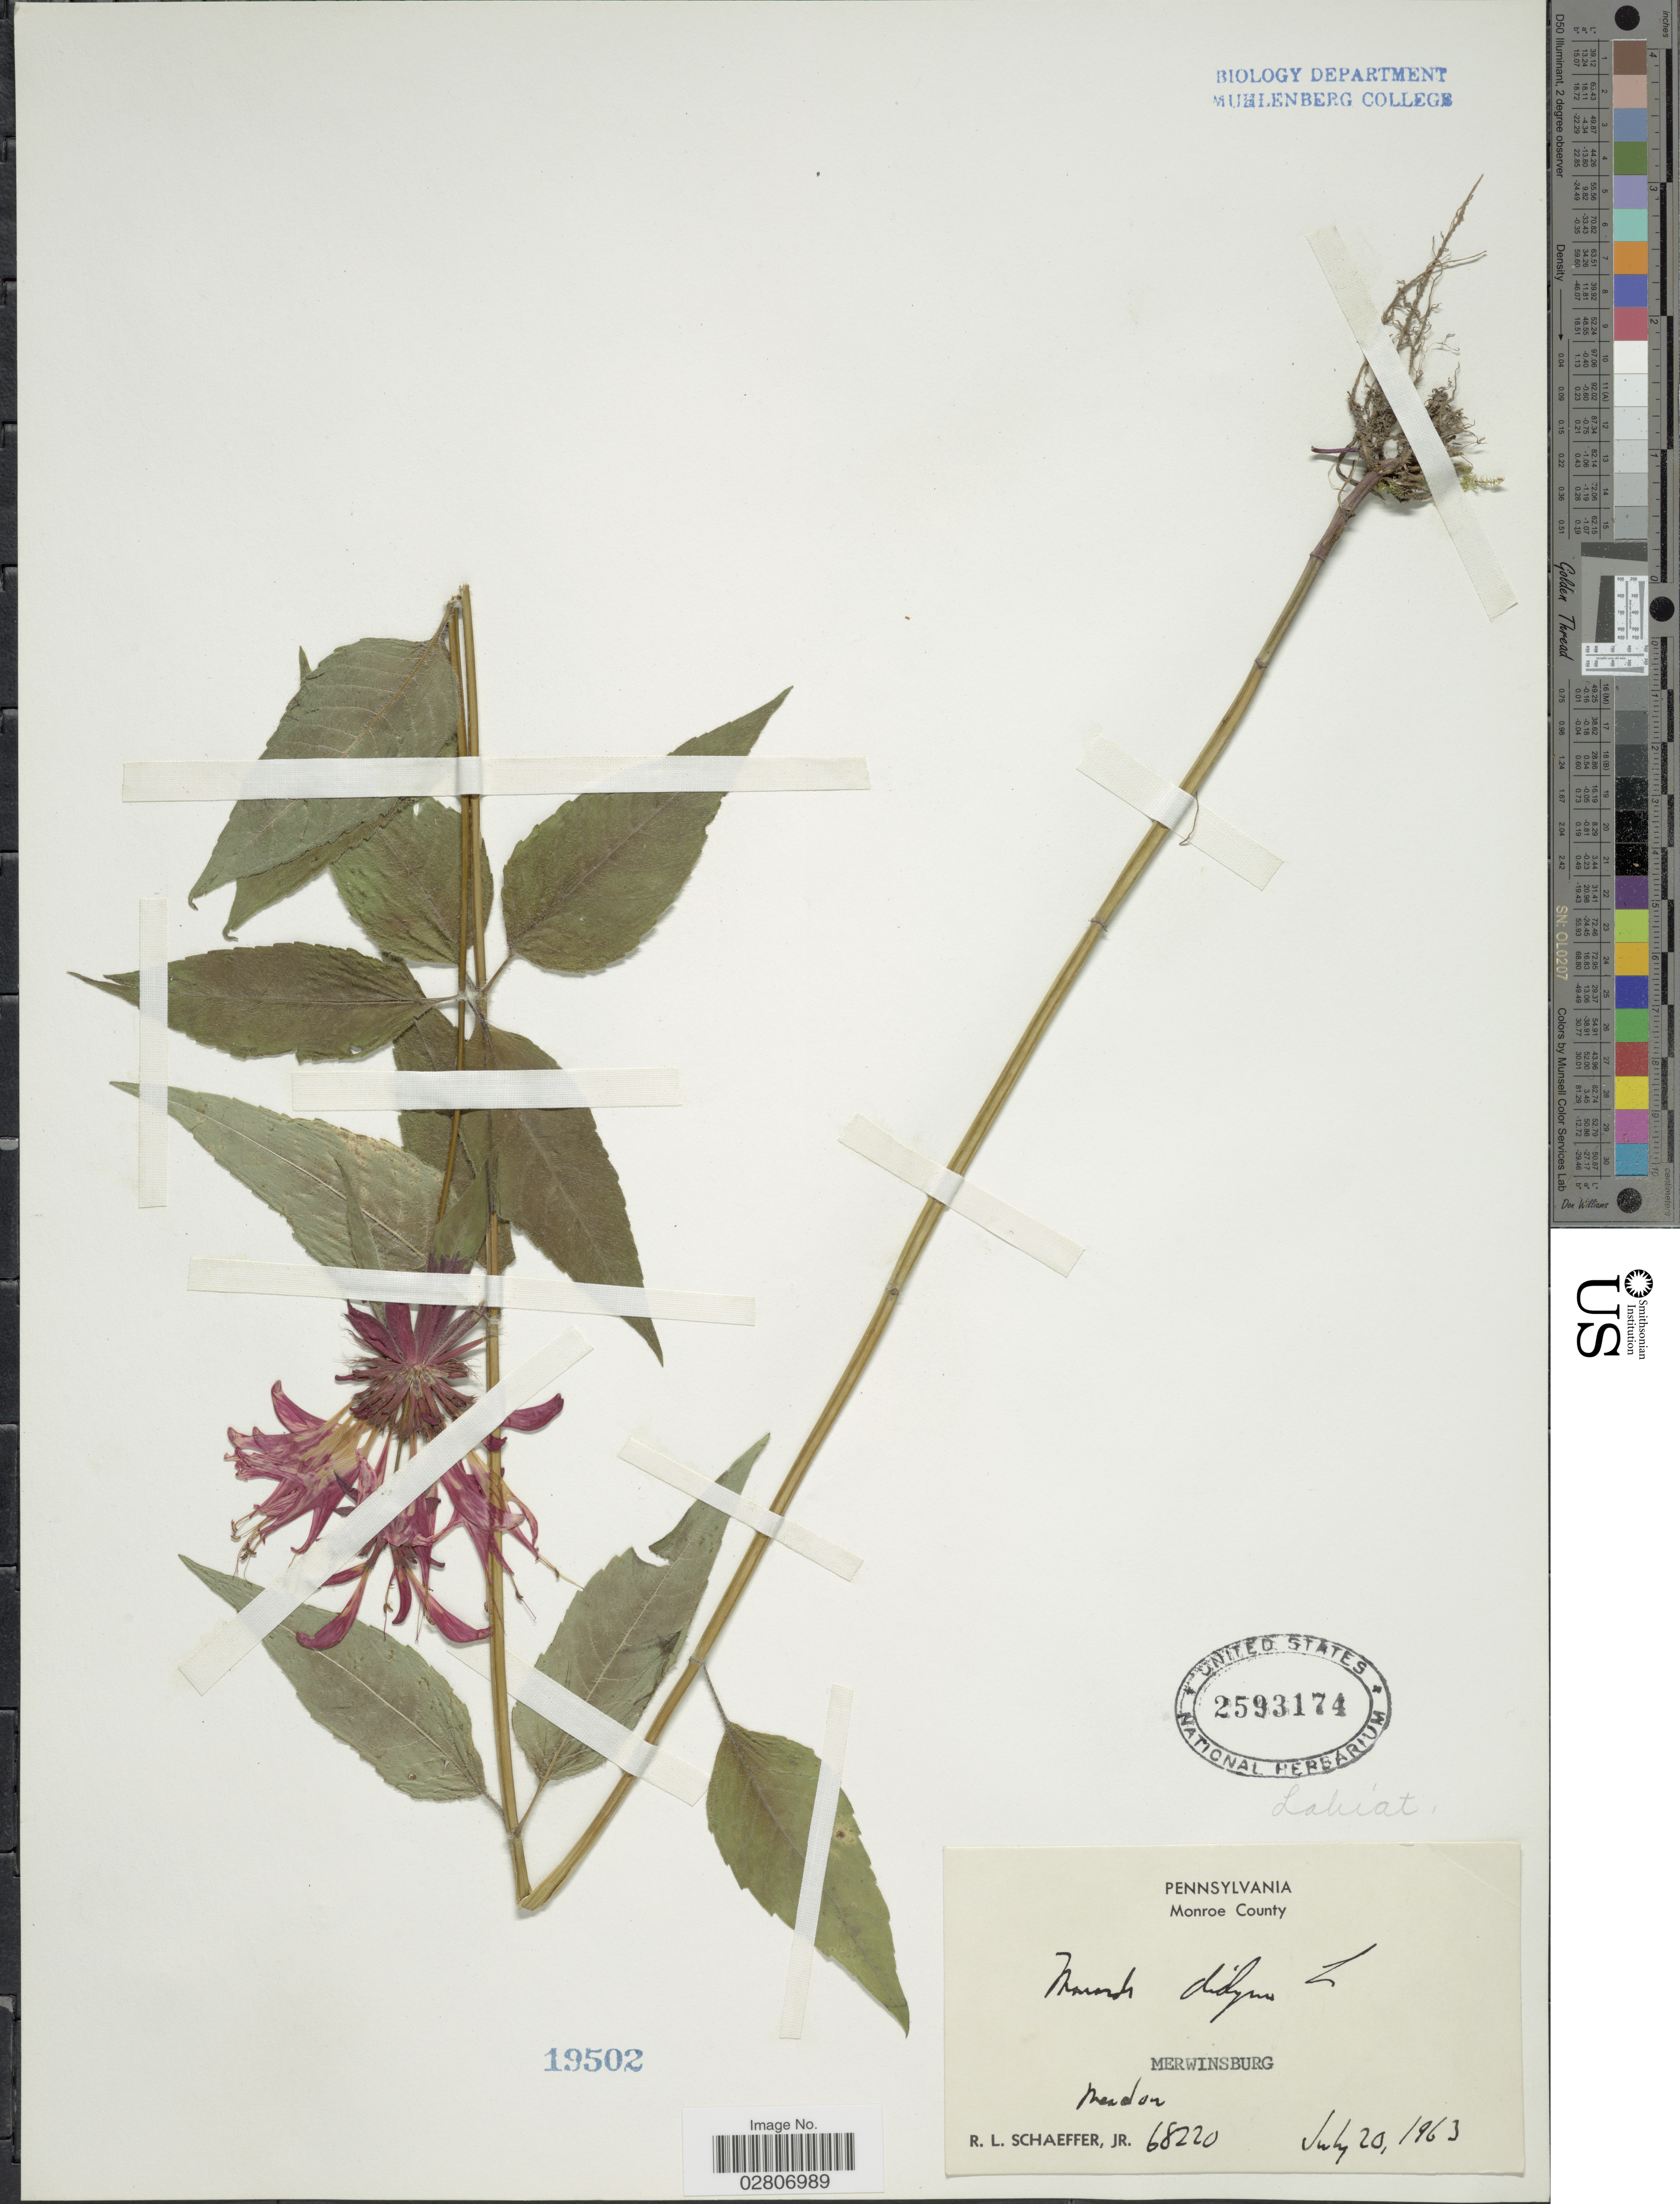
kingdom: Plantae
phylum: Tracheophyta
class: Magnoliopsida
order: Lamiales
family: Lamiaceae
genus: Monarda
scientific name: Monarda didyma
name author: L.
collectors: R. L. Schaeffer Jr.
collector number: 68220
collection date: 1963-07-20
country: United States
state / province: Pennsylvania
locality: Monroe County. Merwinsburg.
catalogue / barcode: US 2593174